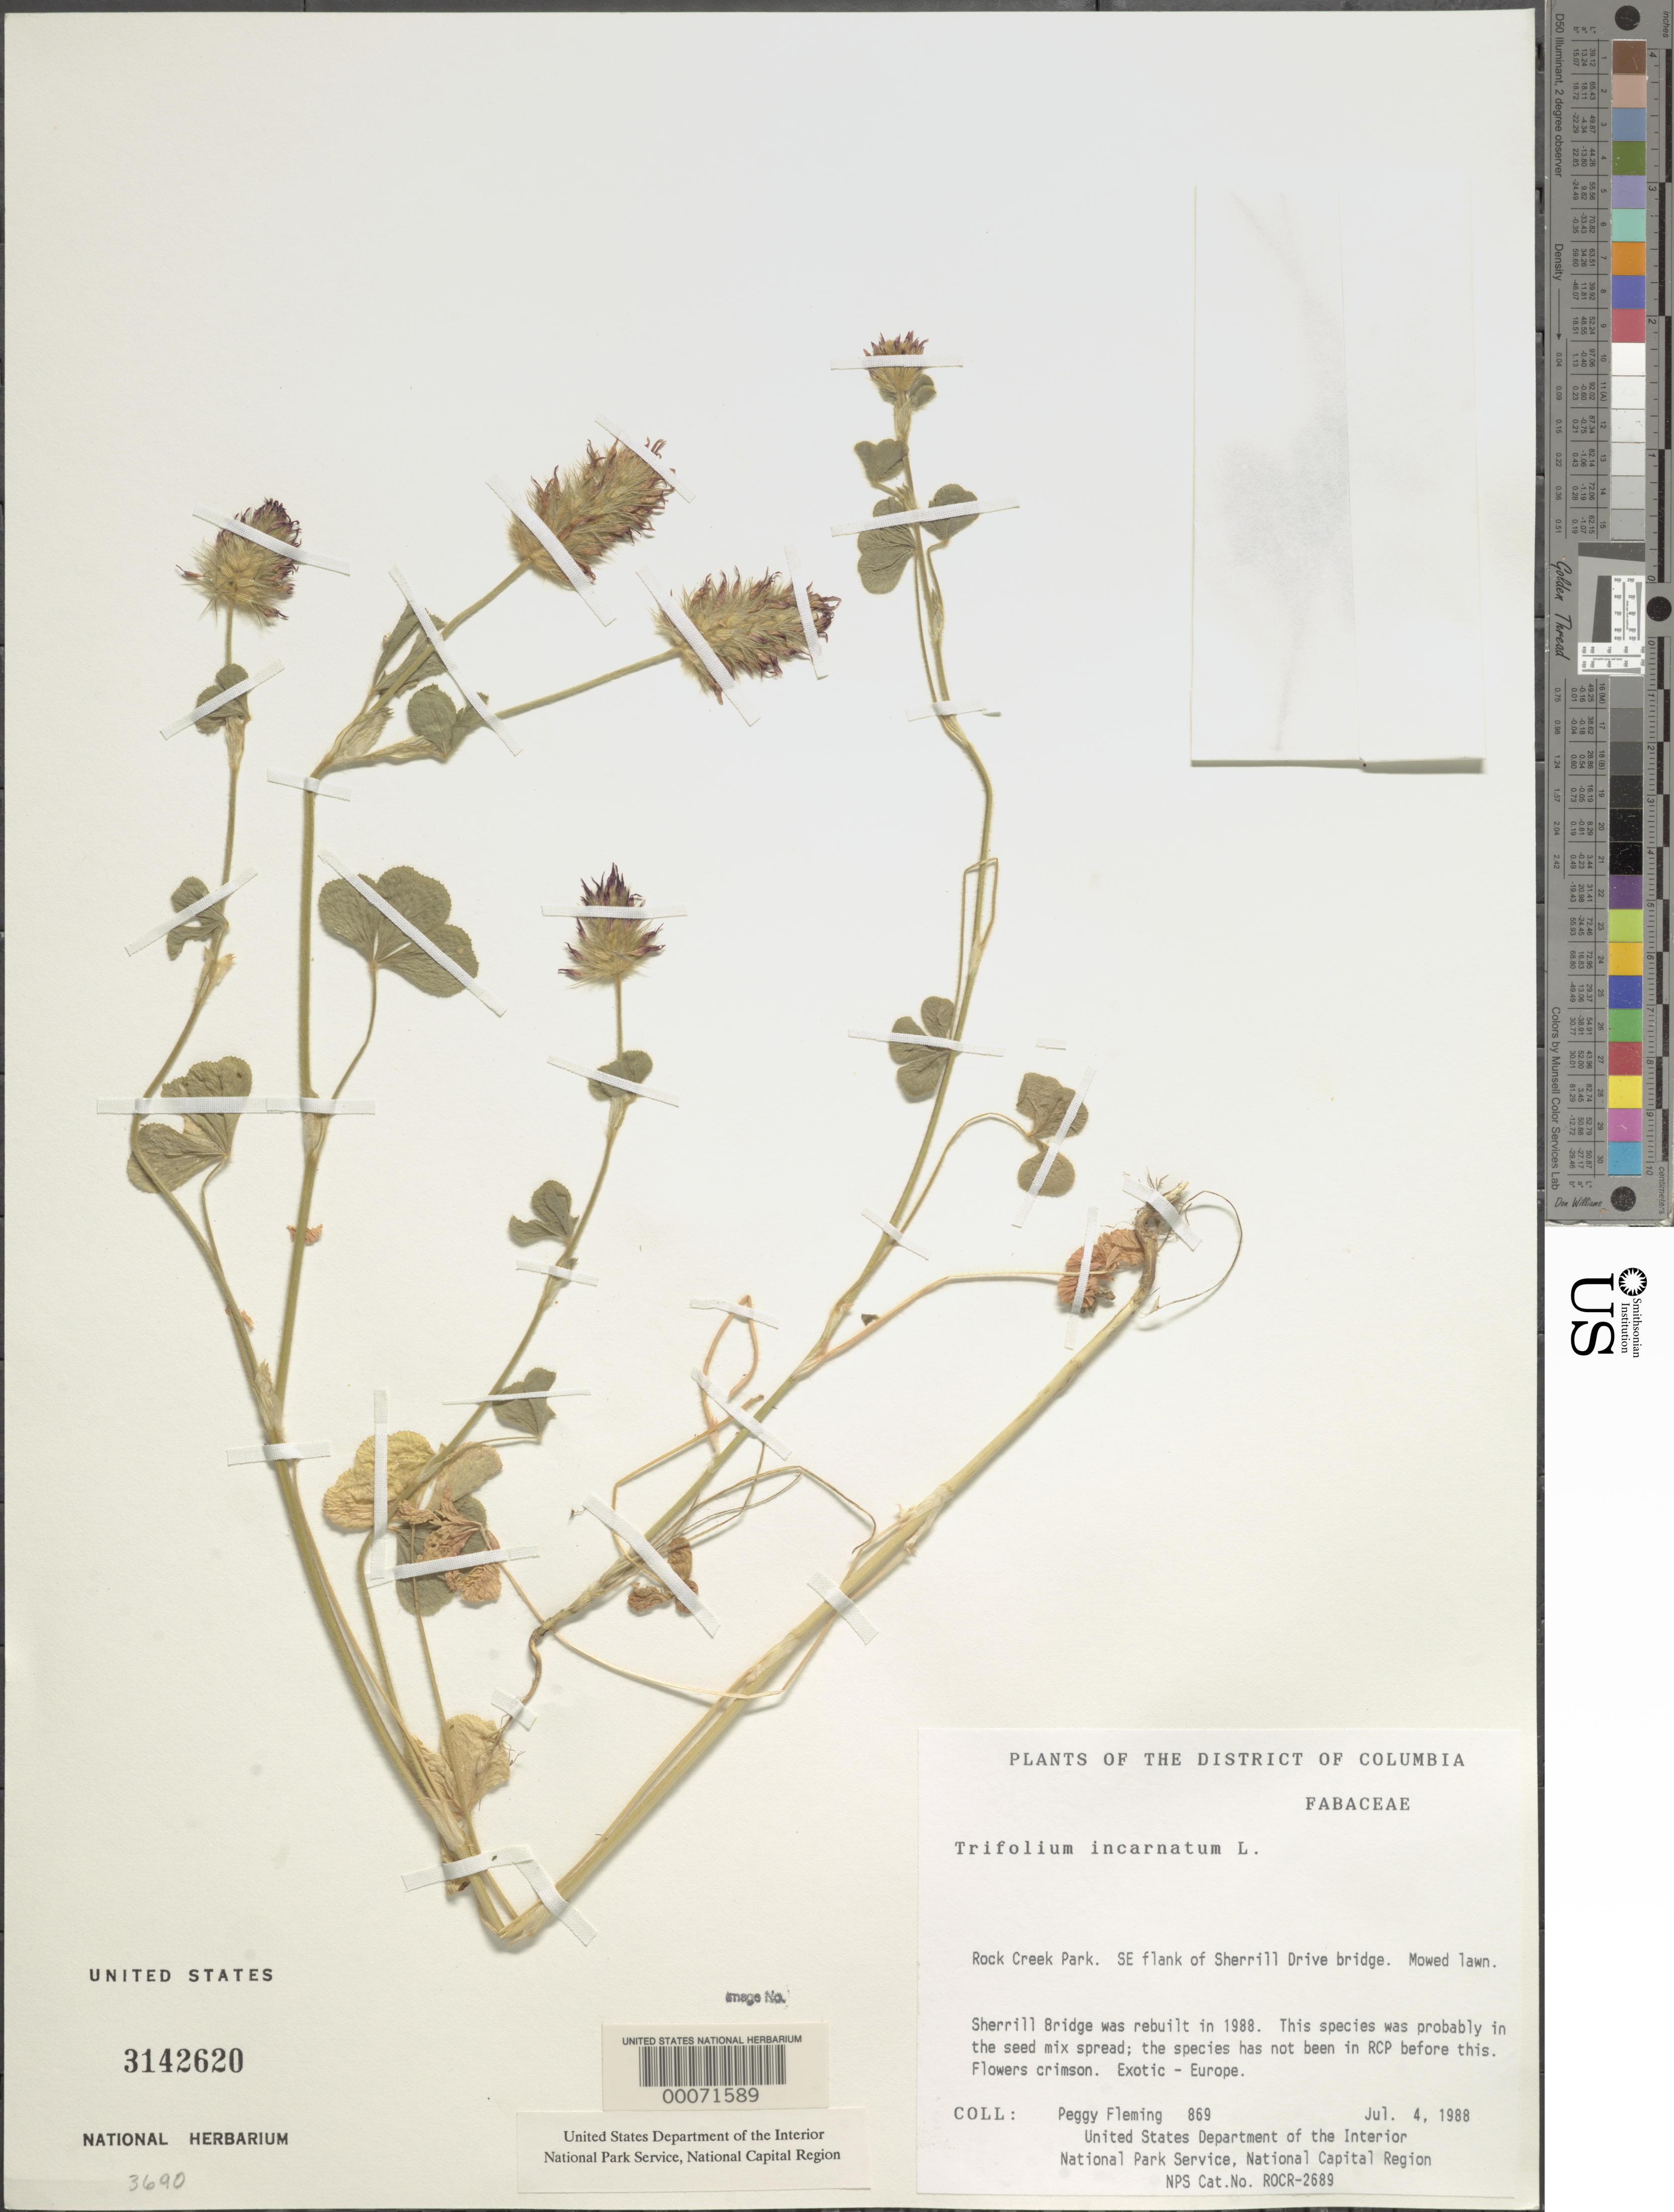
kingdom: Plantae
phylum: Tracheophyta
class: Magnoliopsida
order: Fabales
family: Fabaceae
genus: Trifolium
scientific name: Trifolium incarnatum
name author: L.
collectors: P. Fleming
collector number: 869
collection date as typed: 04 Jul 1988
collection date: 1988-07-04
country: United States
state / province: District of Columbia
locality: Rock Creek Park, SE of Sherrill Drive Bridge Rock Creek Park and vicinity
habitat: Mowed lawn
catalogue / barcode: US 3142620